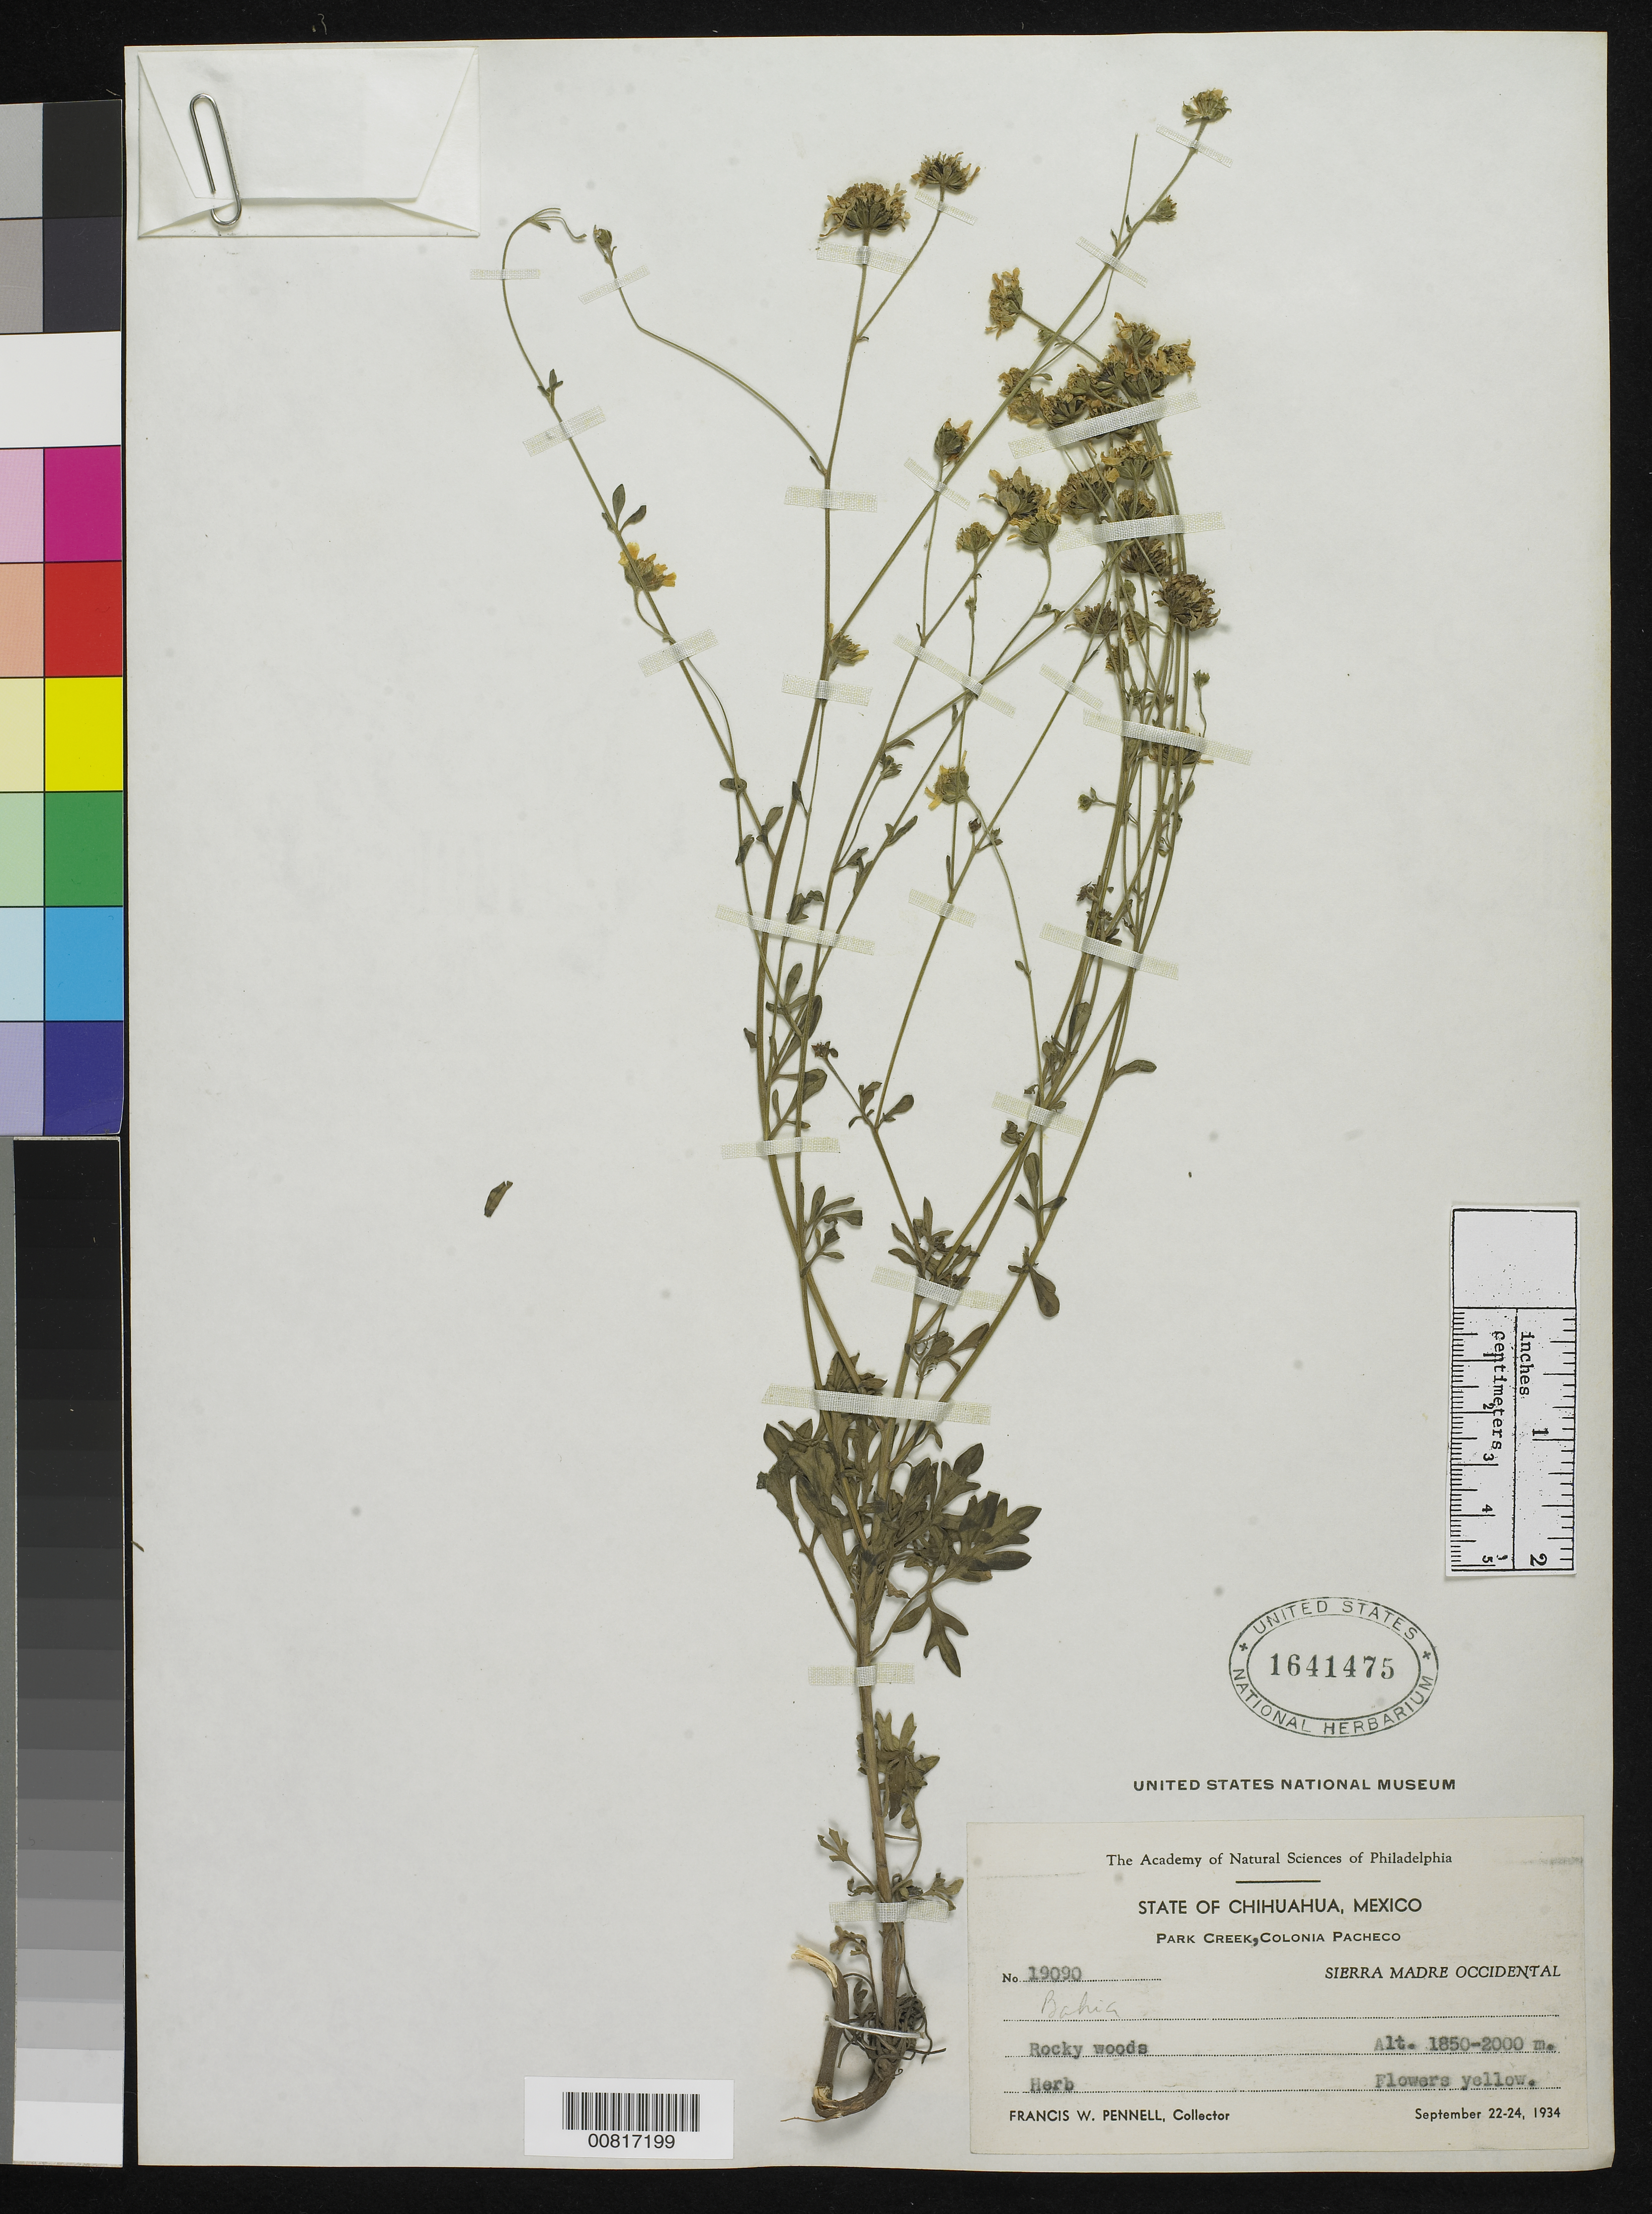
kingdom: Plantae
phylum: Tracheophyta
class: Magnoliopsida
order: Asterales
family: Asteraceae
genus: Bahia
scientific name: Bahia sp.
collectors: F. W. Pennell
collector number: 19090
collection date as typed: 22 Sep 1934 to 24 Sep 1934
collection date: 1934-09-22/1934-09-24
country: Mexico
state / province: Chihuahua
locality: Park Creek, Colonia Pacheco, Sierra Madre Occidental, Chihuahua.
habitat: Rocky woods.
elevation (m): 2000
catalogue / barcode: US 1641475